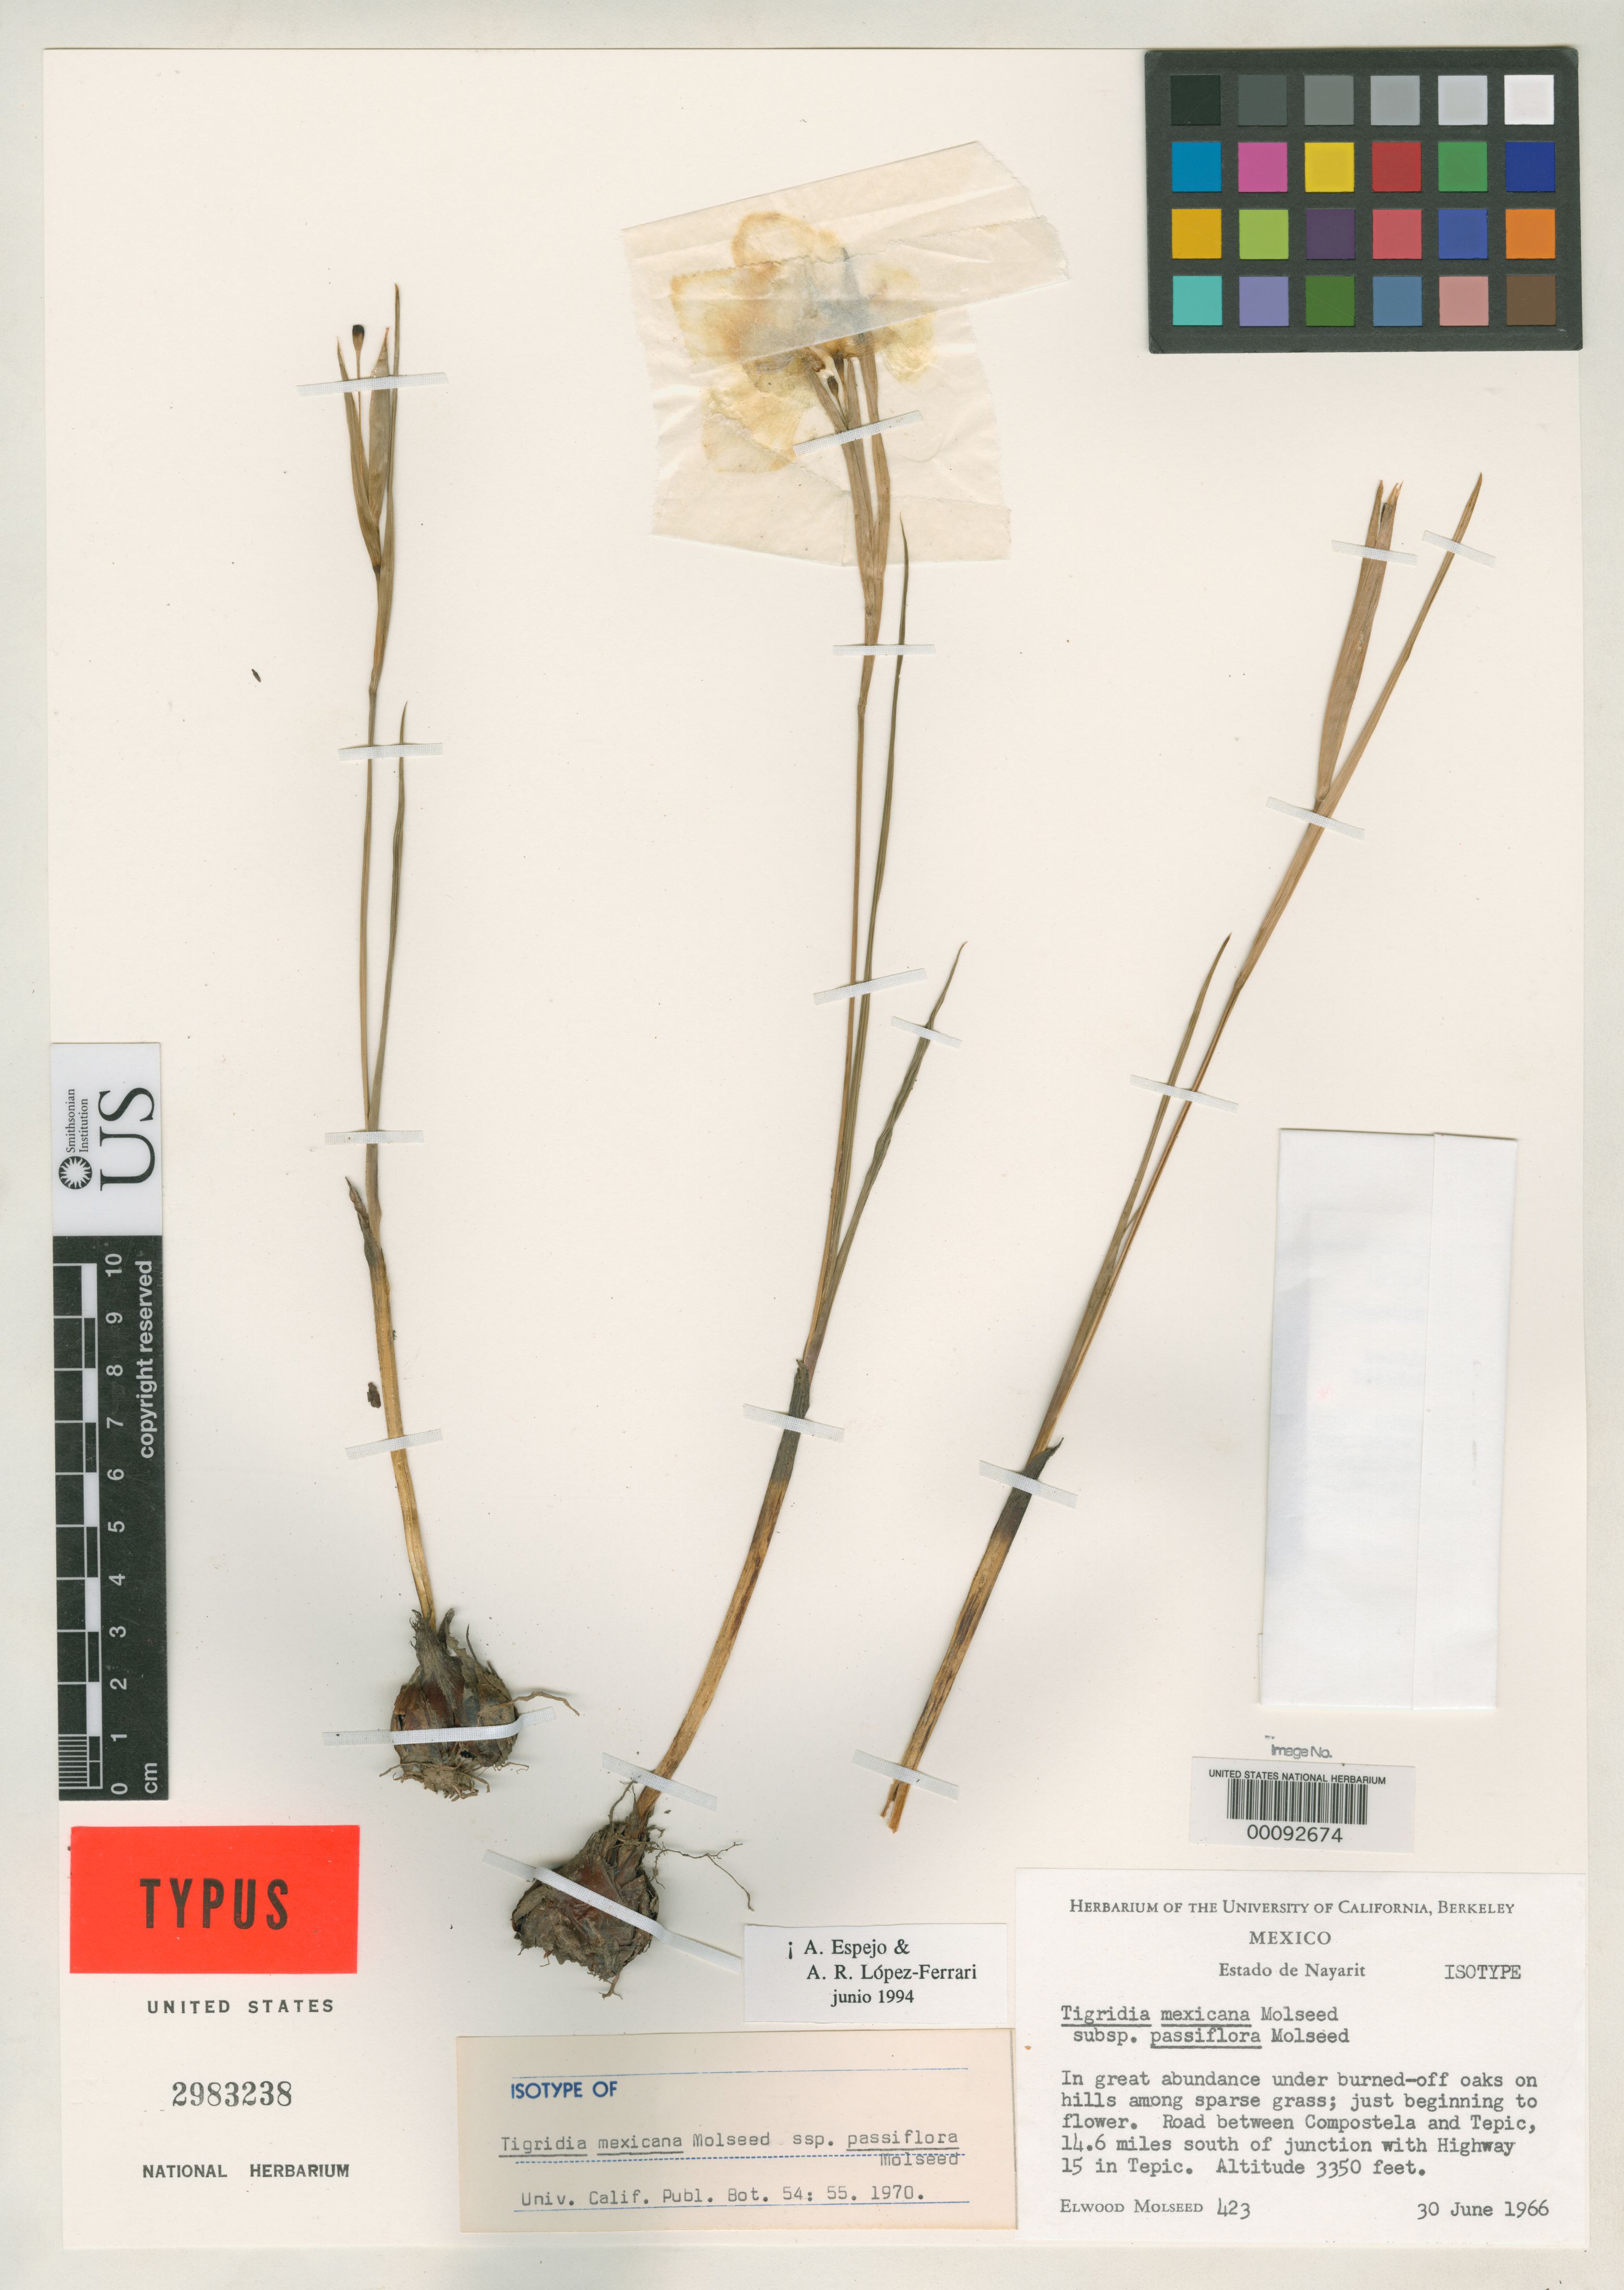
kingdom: Plantae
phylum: Tracheophyta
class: Liliopsida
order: Asparagales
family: Iridaceae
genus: Tigridia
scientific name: Tigridia mexicana subsp. passiflora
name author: Molseed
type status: Isotype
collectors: E. W. Molseed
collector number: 423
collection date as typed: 30 Jun 1966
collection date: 1966-06-30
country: Mexico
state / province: Nayarit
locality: Road between Compostela and Tepic, 14.6 mi. S of junction with highway 15 in Tepic; alt. 3350 ft.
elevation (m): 1021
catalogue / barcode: US 2983238